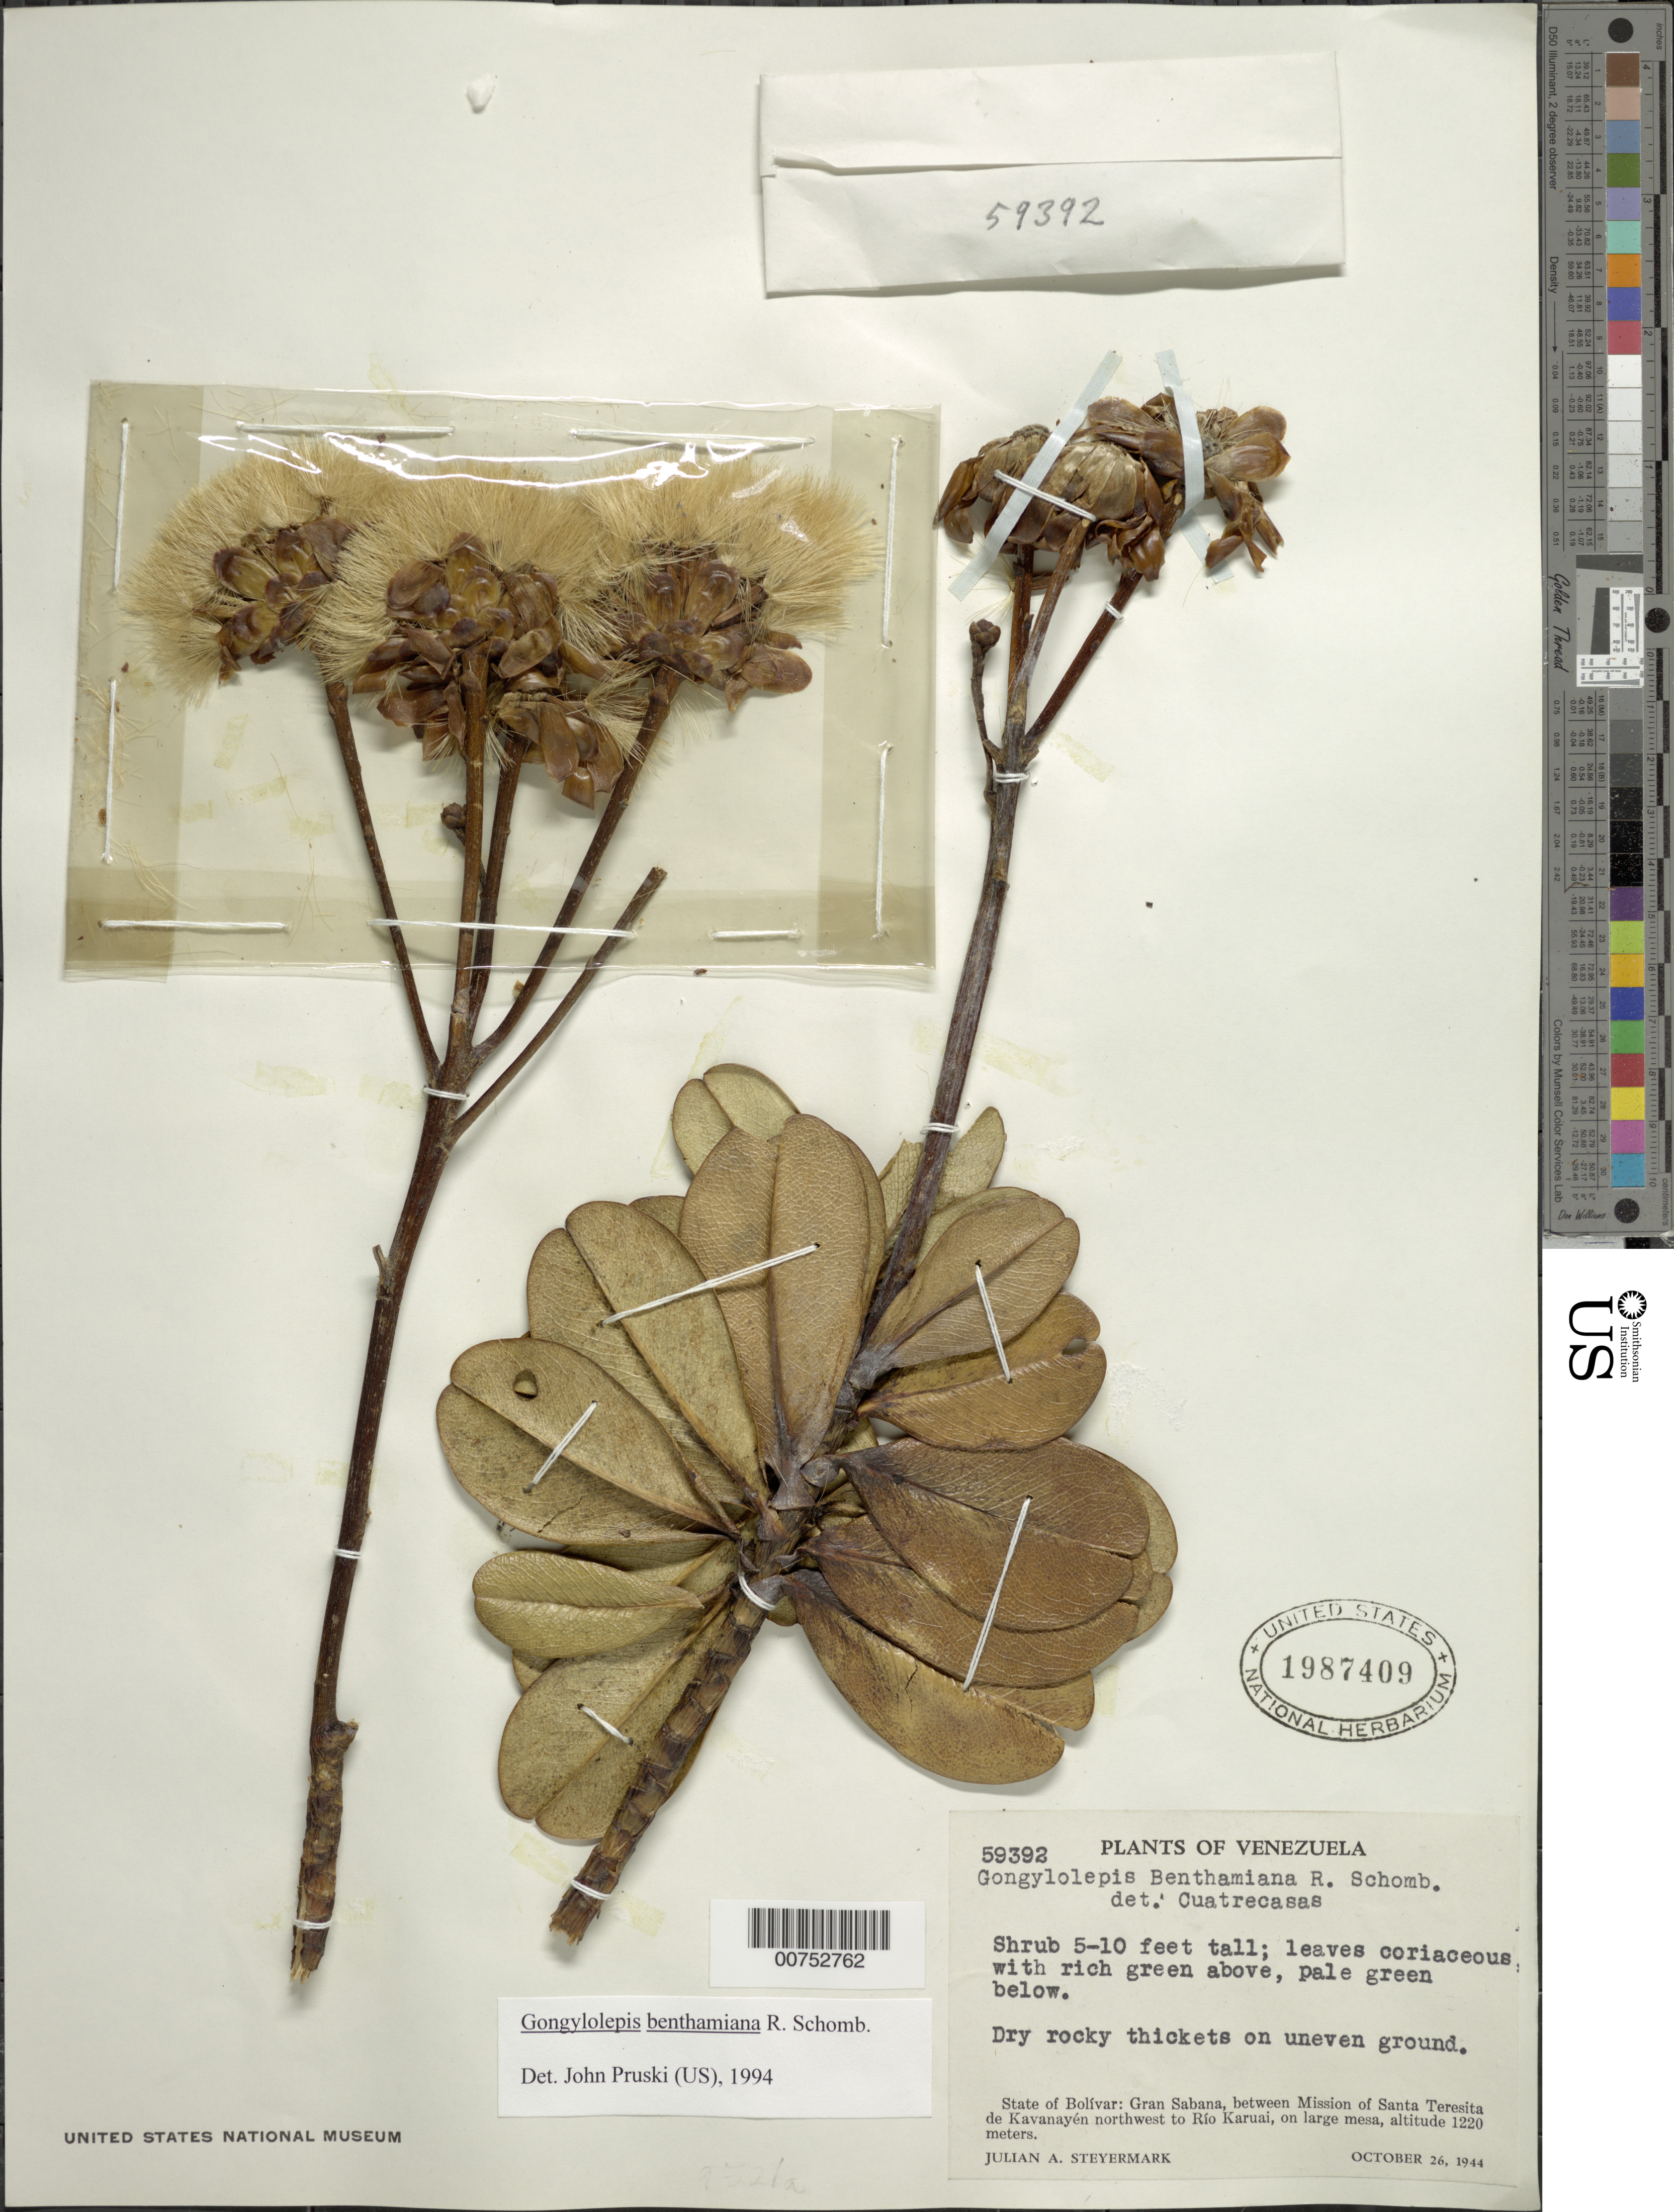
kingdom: Plantae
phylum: Tracheophyta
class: Magnoliopsida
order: Asterales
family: Asteraceae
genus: Gongylolepis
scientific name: Gongylolepis benthamiana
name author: R.H. Schomb.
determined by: Pruski, J. F.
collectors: J. Steyermark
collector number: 59392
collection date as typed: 26-Oct-44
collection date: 1944-10-26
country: Venezuela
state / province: Bolívar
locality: Gran Sabana, between Mission of Santa Teresita de Kavanayén NW to Río Karuai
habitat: Large mesa. Dry rocky thickets on uneven ground.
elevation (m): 1220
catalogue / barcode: US 1987409